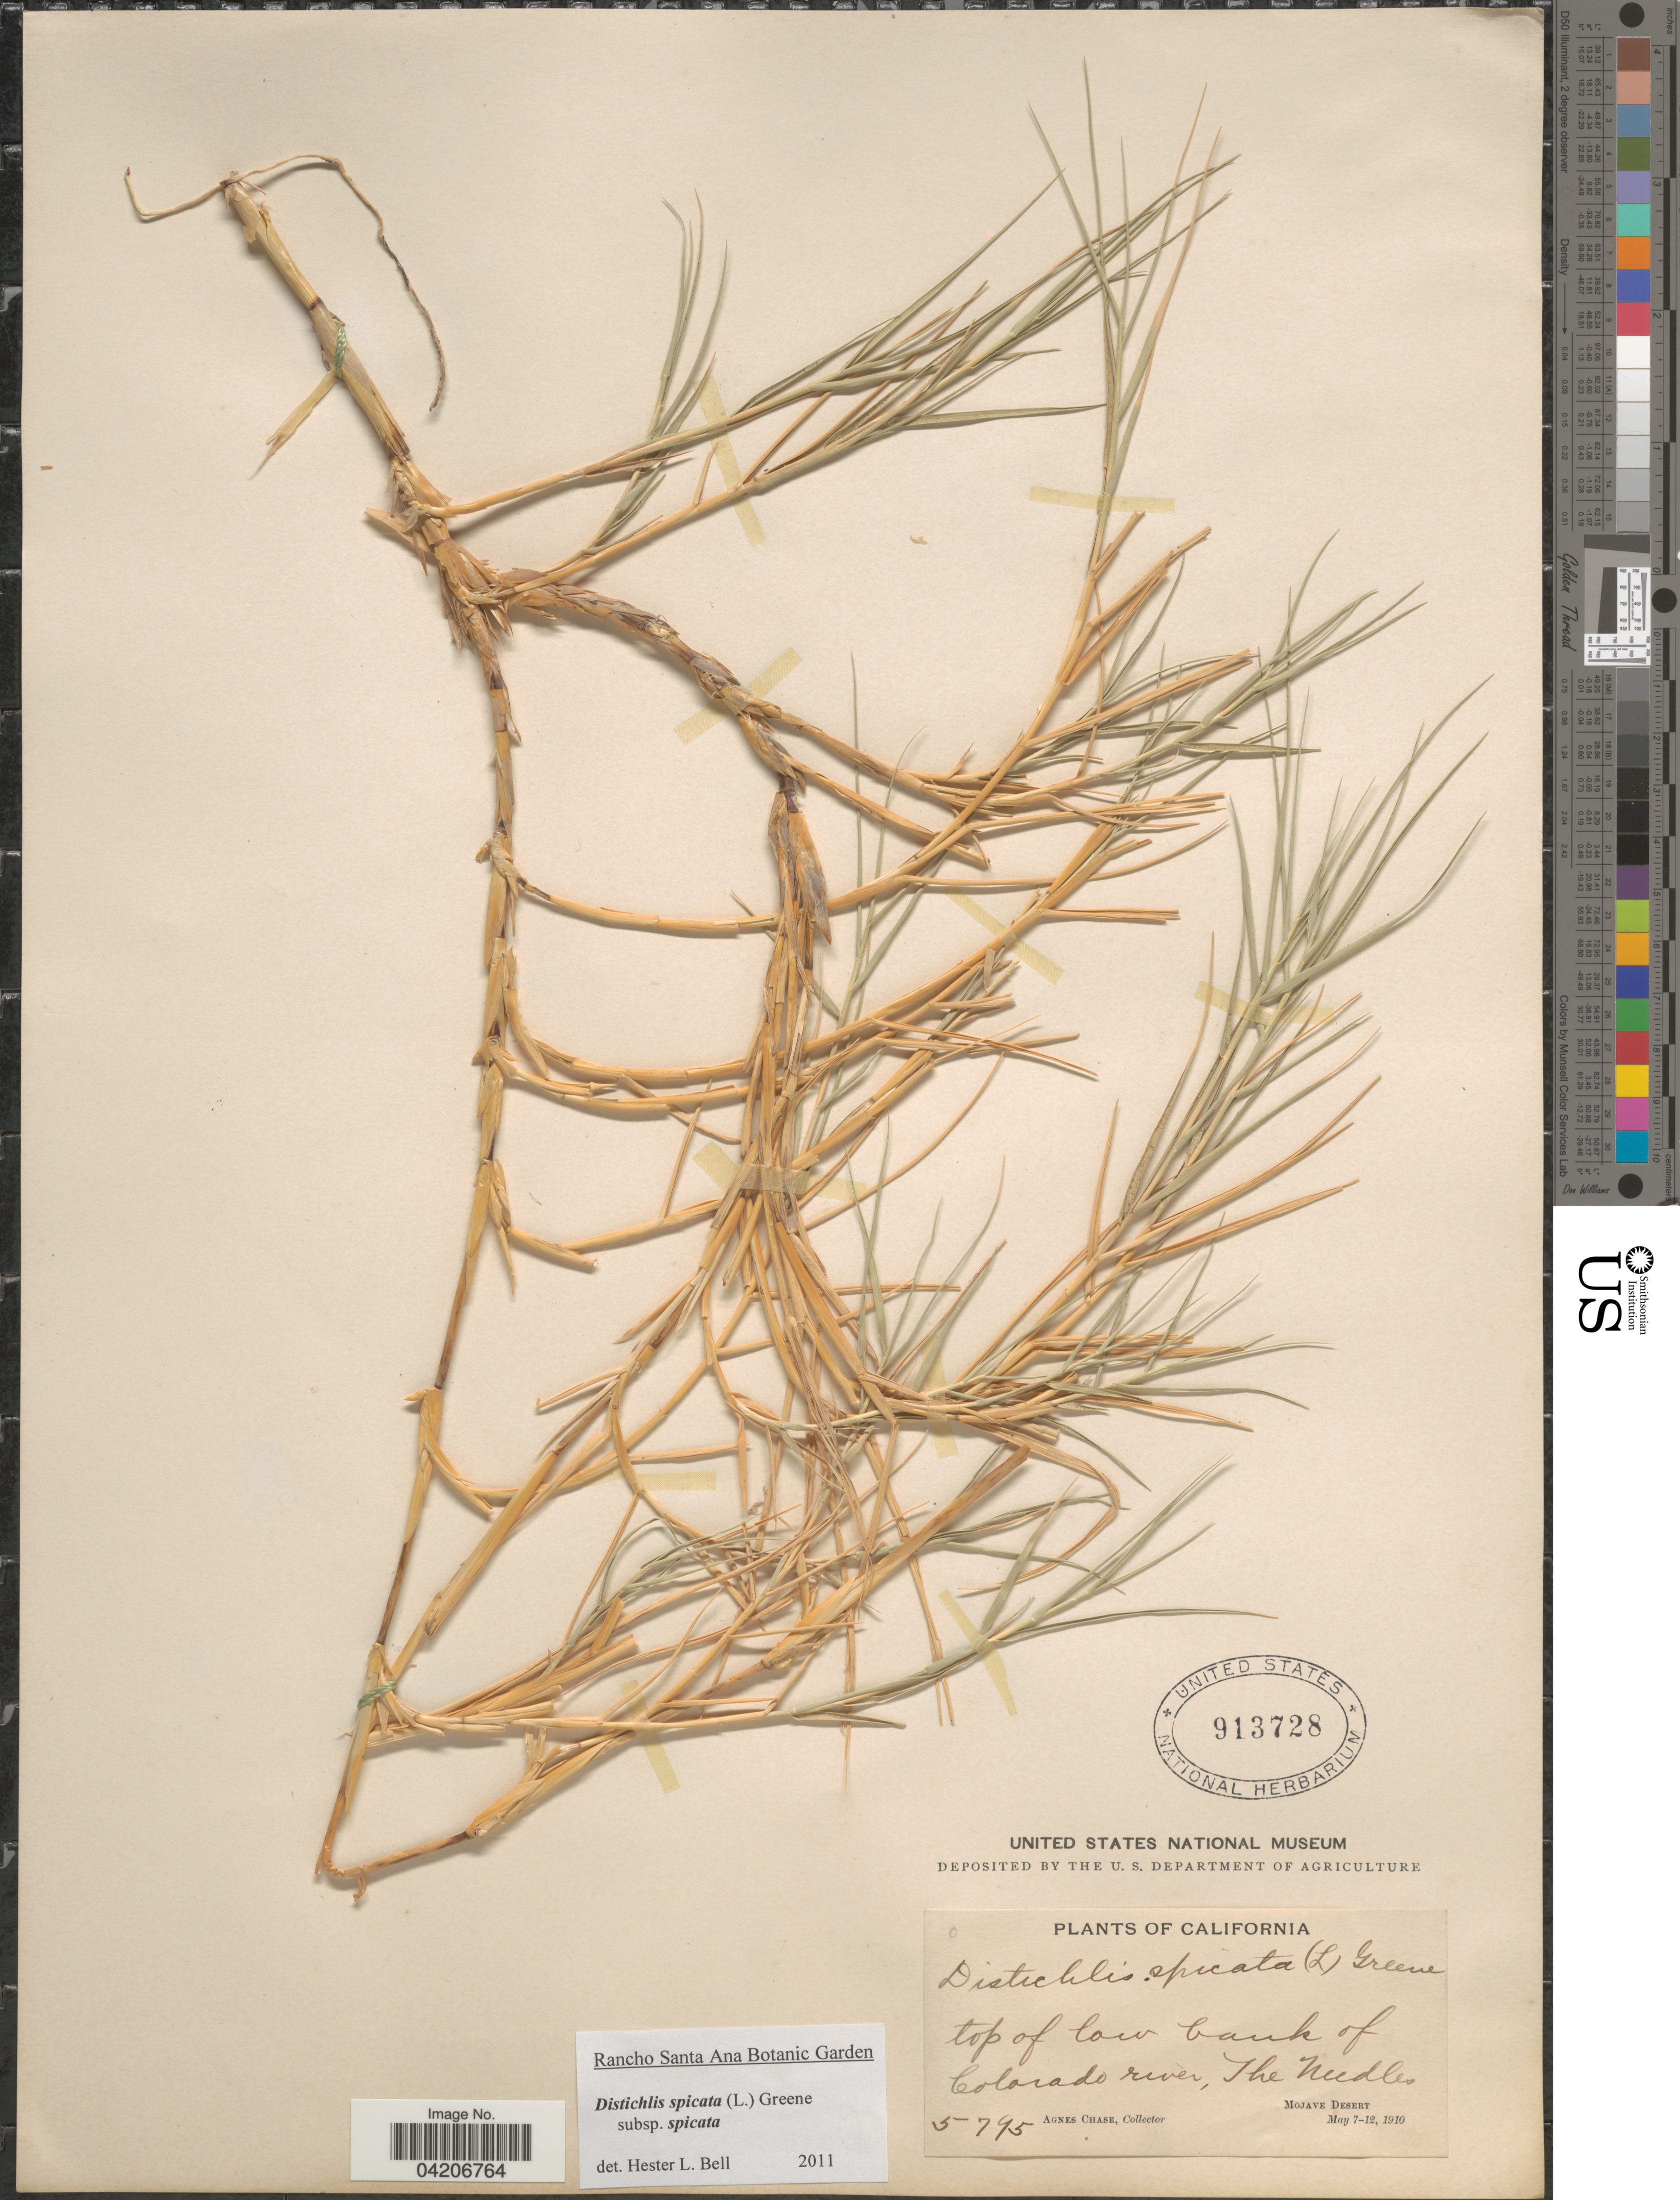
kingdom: Plantae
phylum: Tracheophyta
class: Liliopsida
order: Poales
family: Poaceae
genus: Distichlis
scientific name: Distichlis spicata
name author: (L.) Greene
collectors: A. Chase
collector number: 5795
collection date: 1910-05-07/1910-05-12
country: United States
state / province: California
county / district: San Bernardino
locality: Top of low bank of Colorado river, The Needles.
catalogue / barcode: US 913728